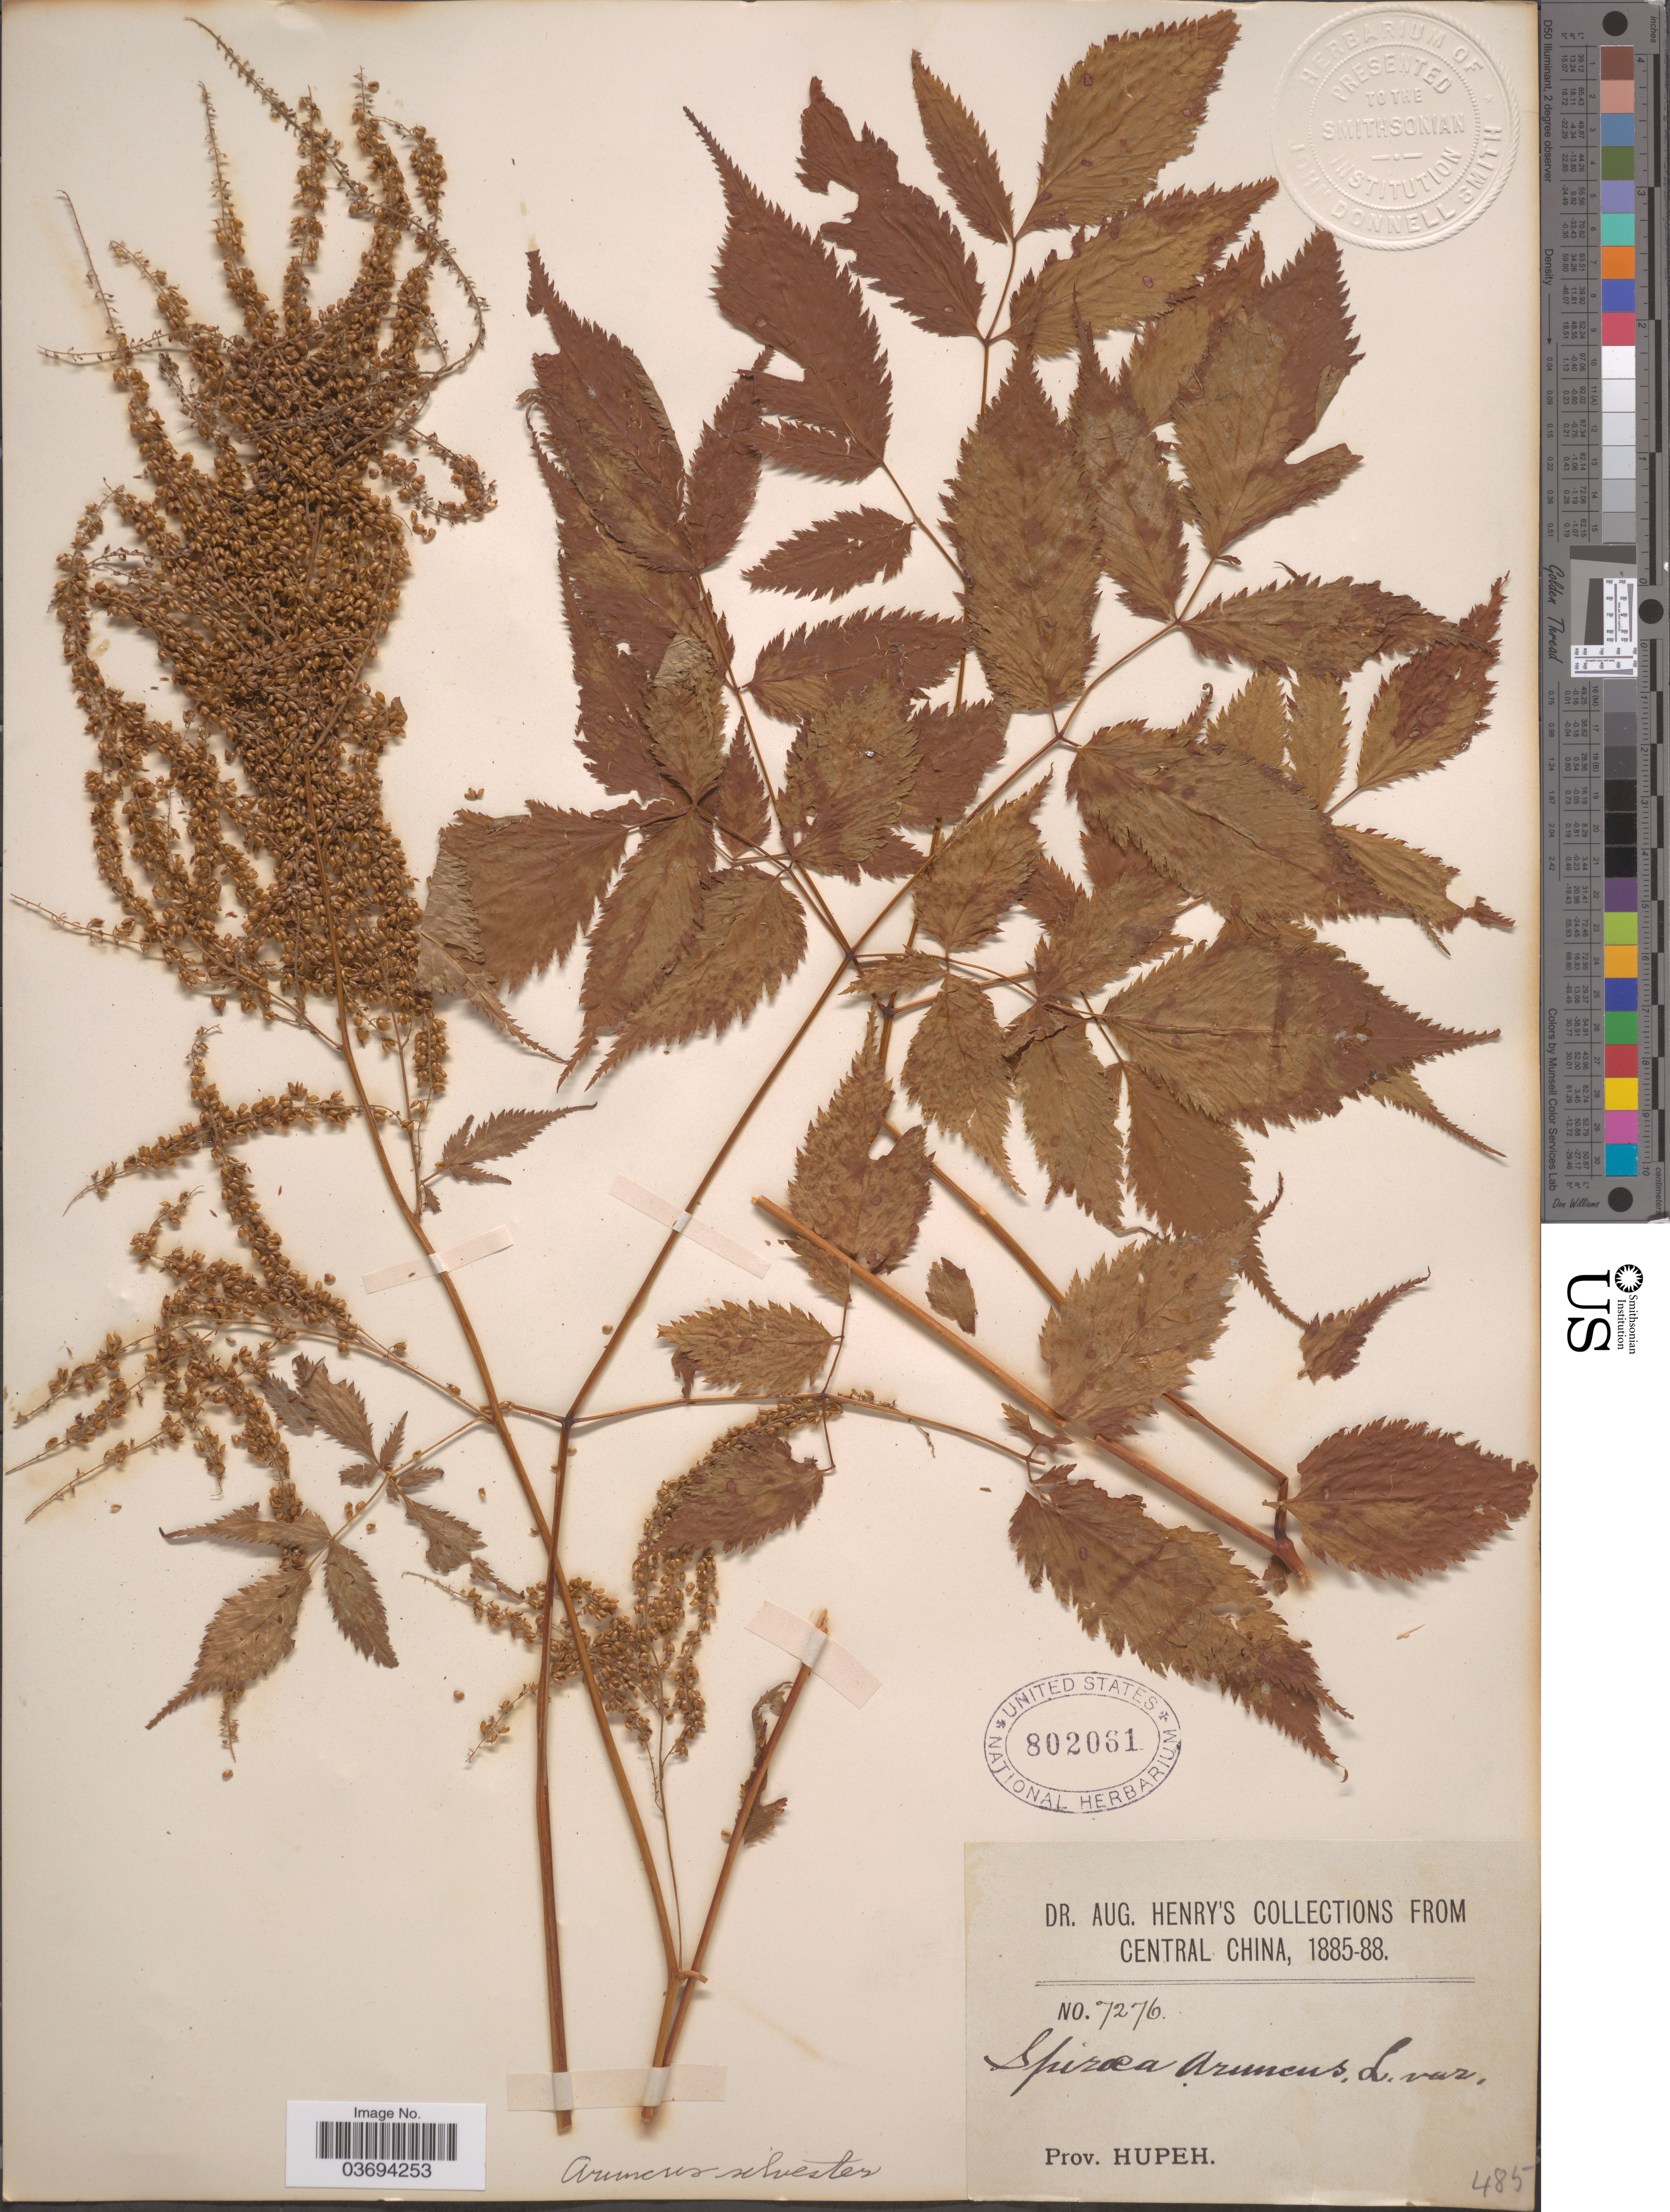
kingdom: Plantae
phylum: Tracheophyta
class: Magnoliopsida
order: Rosales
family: Rosaceae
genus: Aruncus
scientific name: Aruncus sylvester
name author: Kostel. ex Maxim.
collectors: A. Henry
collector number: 7276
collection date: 1885/1888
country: China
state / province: Hubei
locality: Central China. Prov. Hupeh.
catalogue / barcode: US 802061